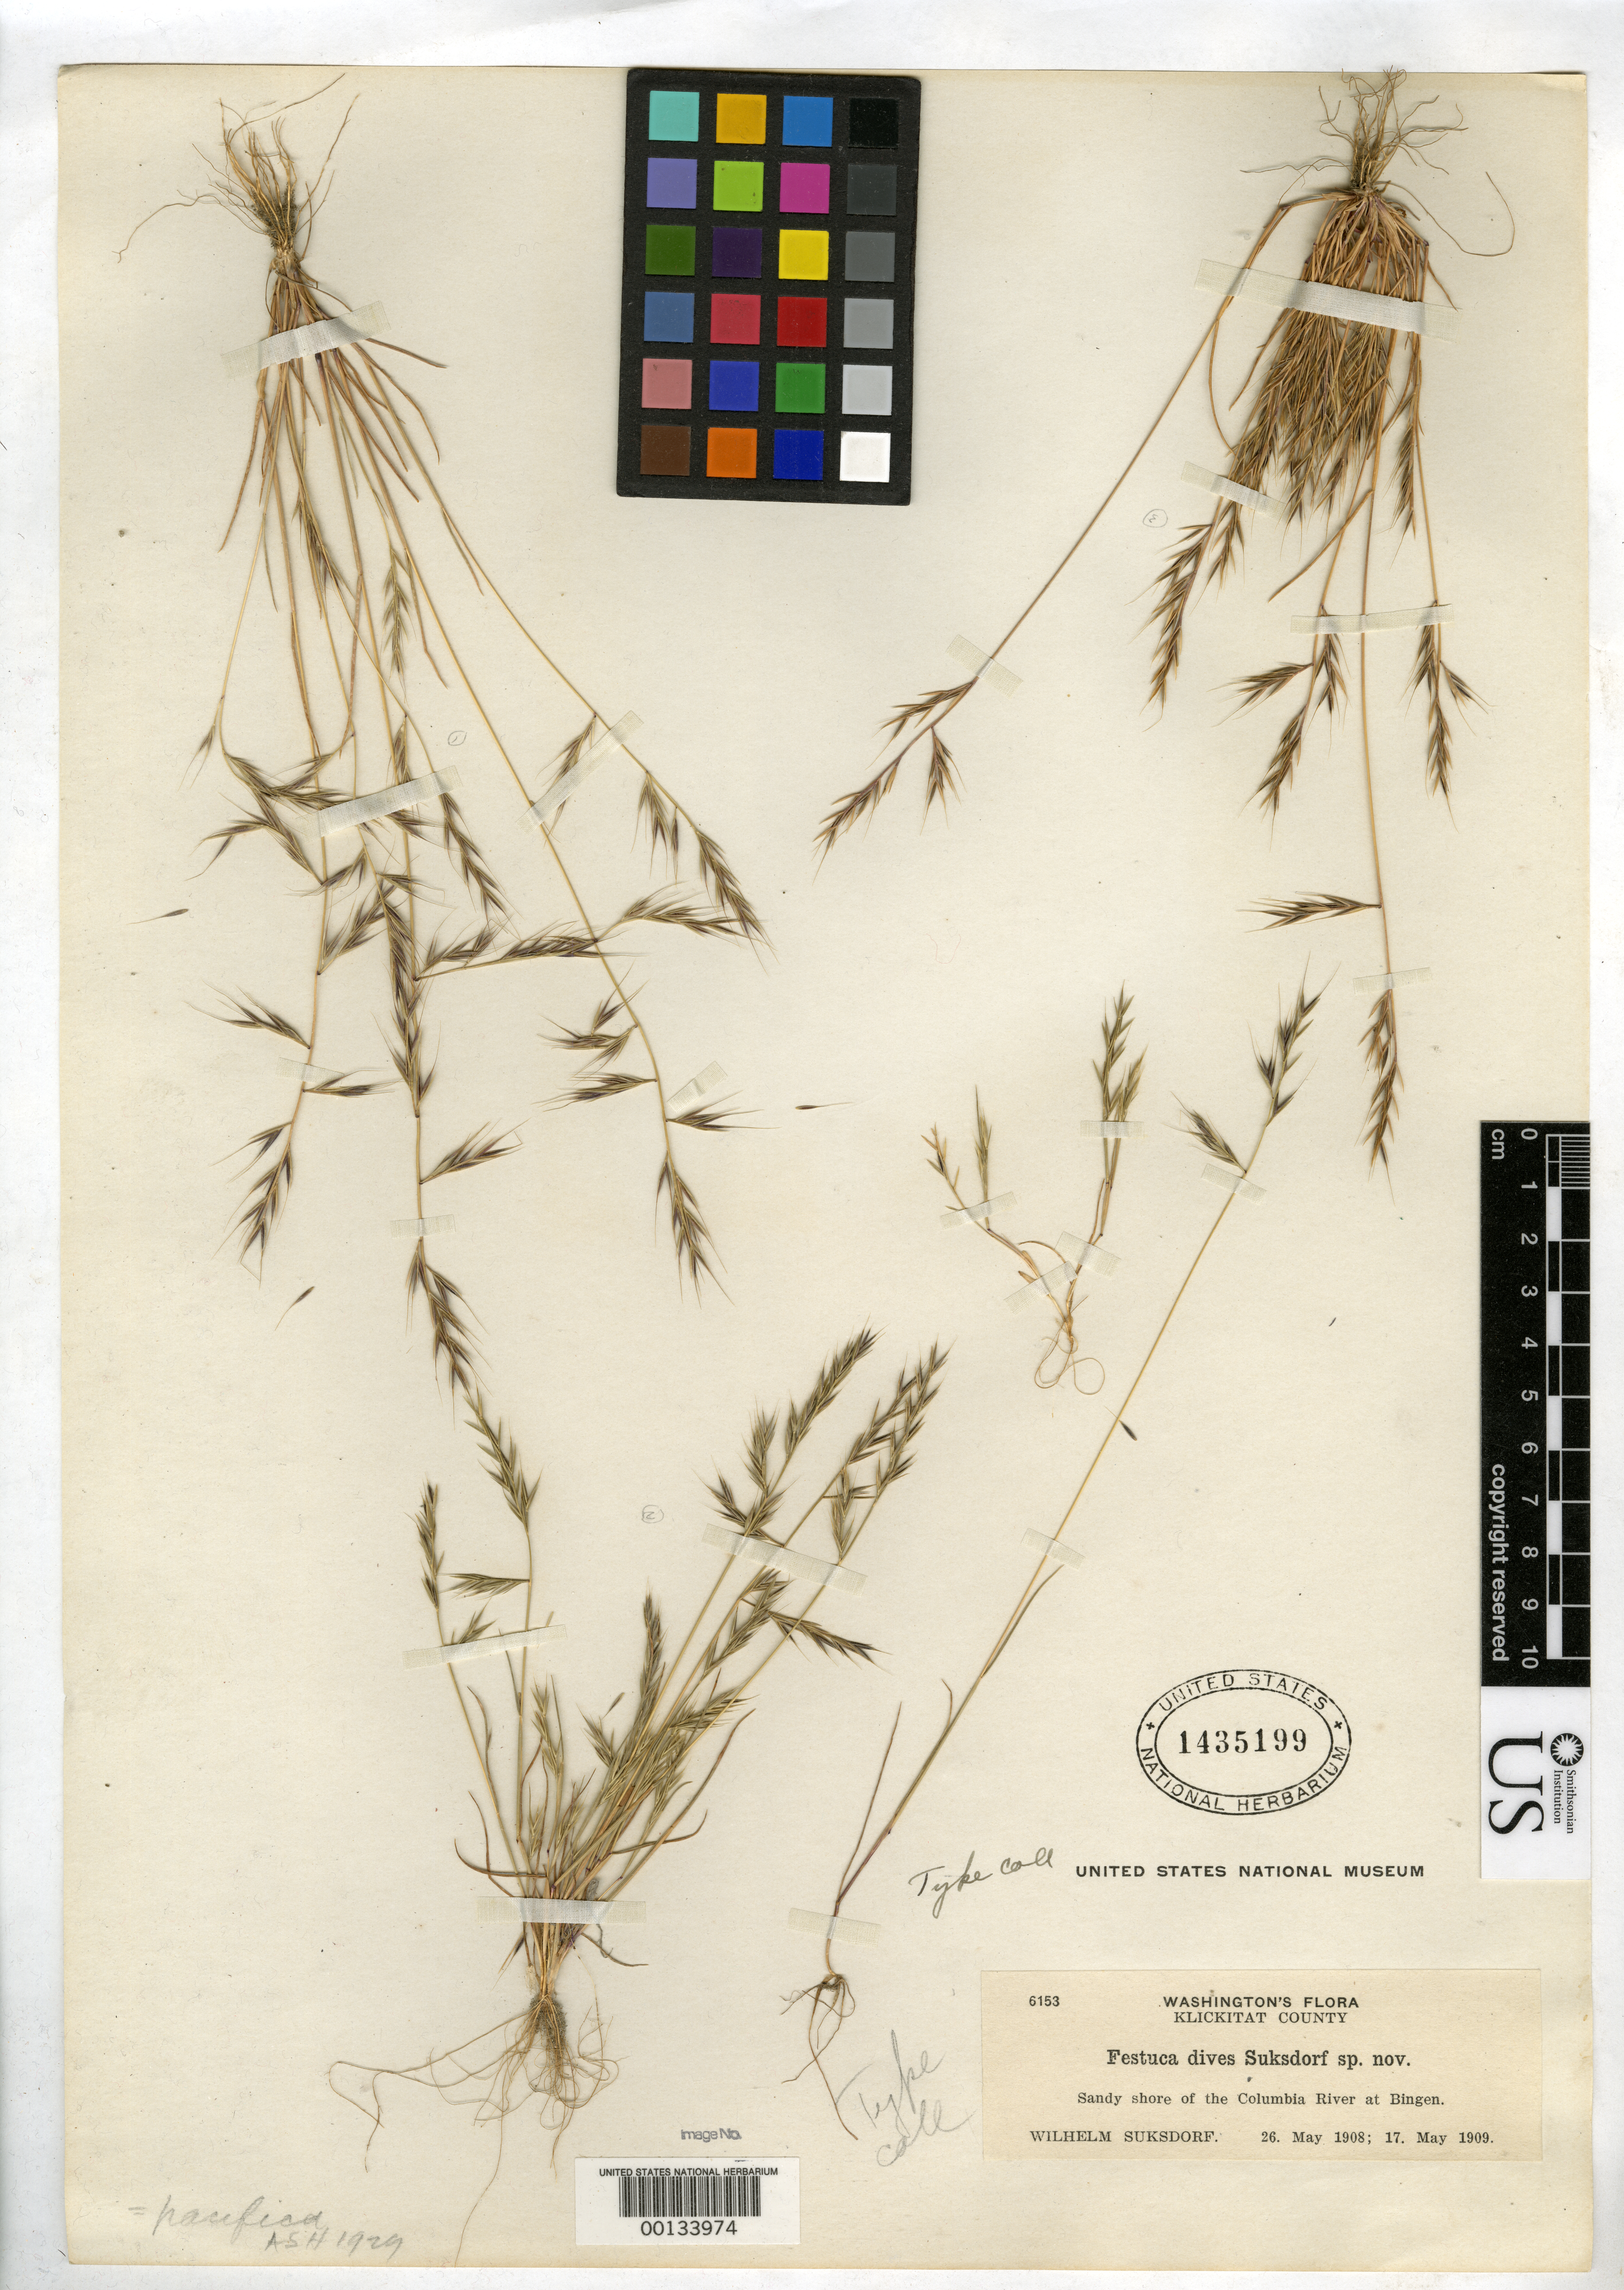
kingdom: Plantae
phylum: Tracheophyta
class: Liliopsida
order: Poales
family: Poaceae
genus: Festuca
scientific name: Festuca dives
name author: Suksd.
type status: Type Collection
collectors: W. N. Suksdorf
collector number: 6153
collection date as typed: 26 May 1908 and 17 May 1909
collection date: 1908-05-26,1909-05-17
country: United States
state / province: Washington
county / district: Klickitat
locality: Columbia River at Bingen.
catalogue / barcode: US 1435199